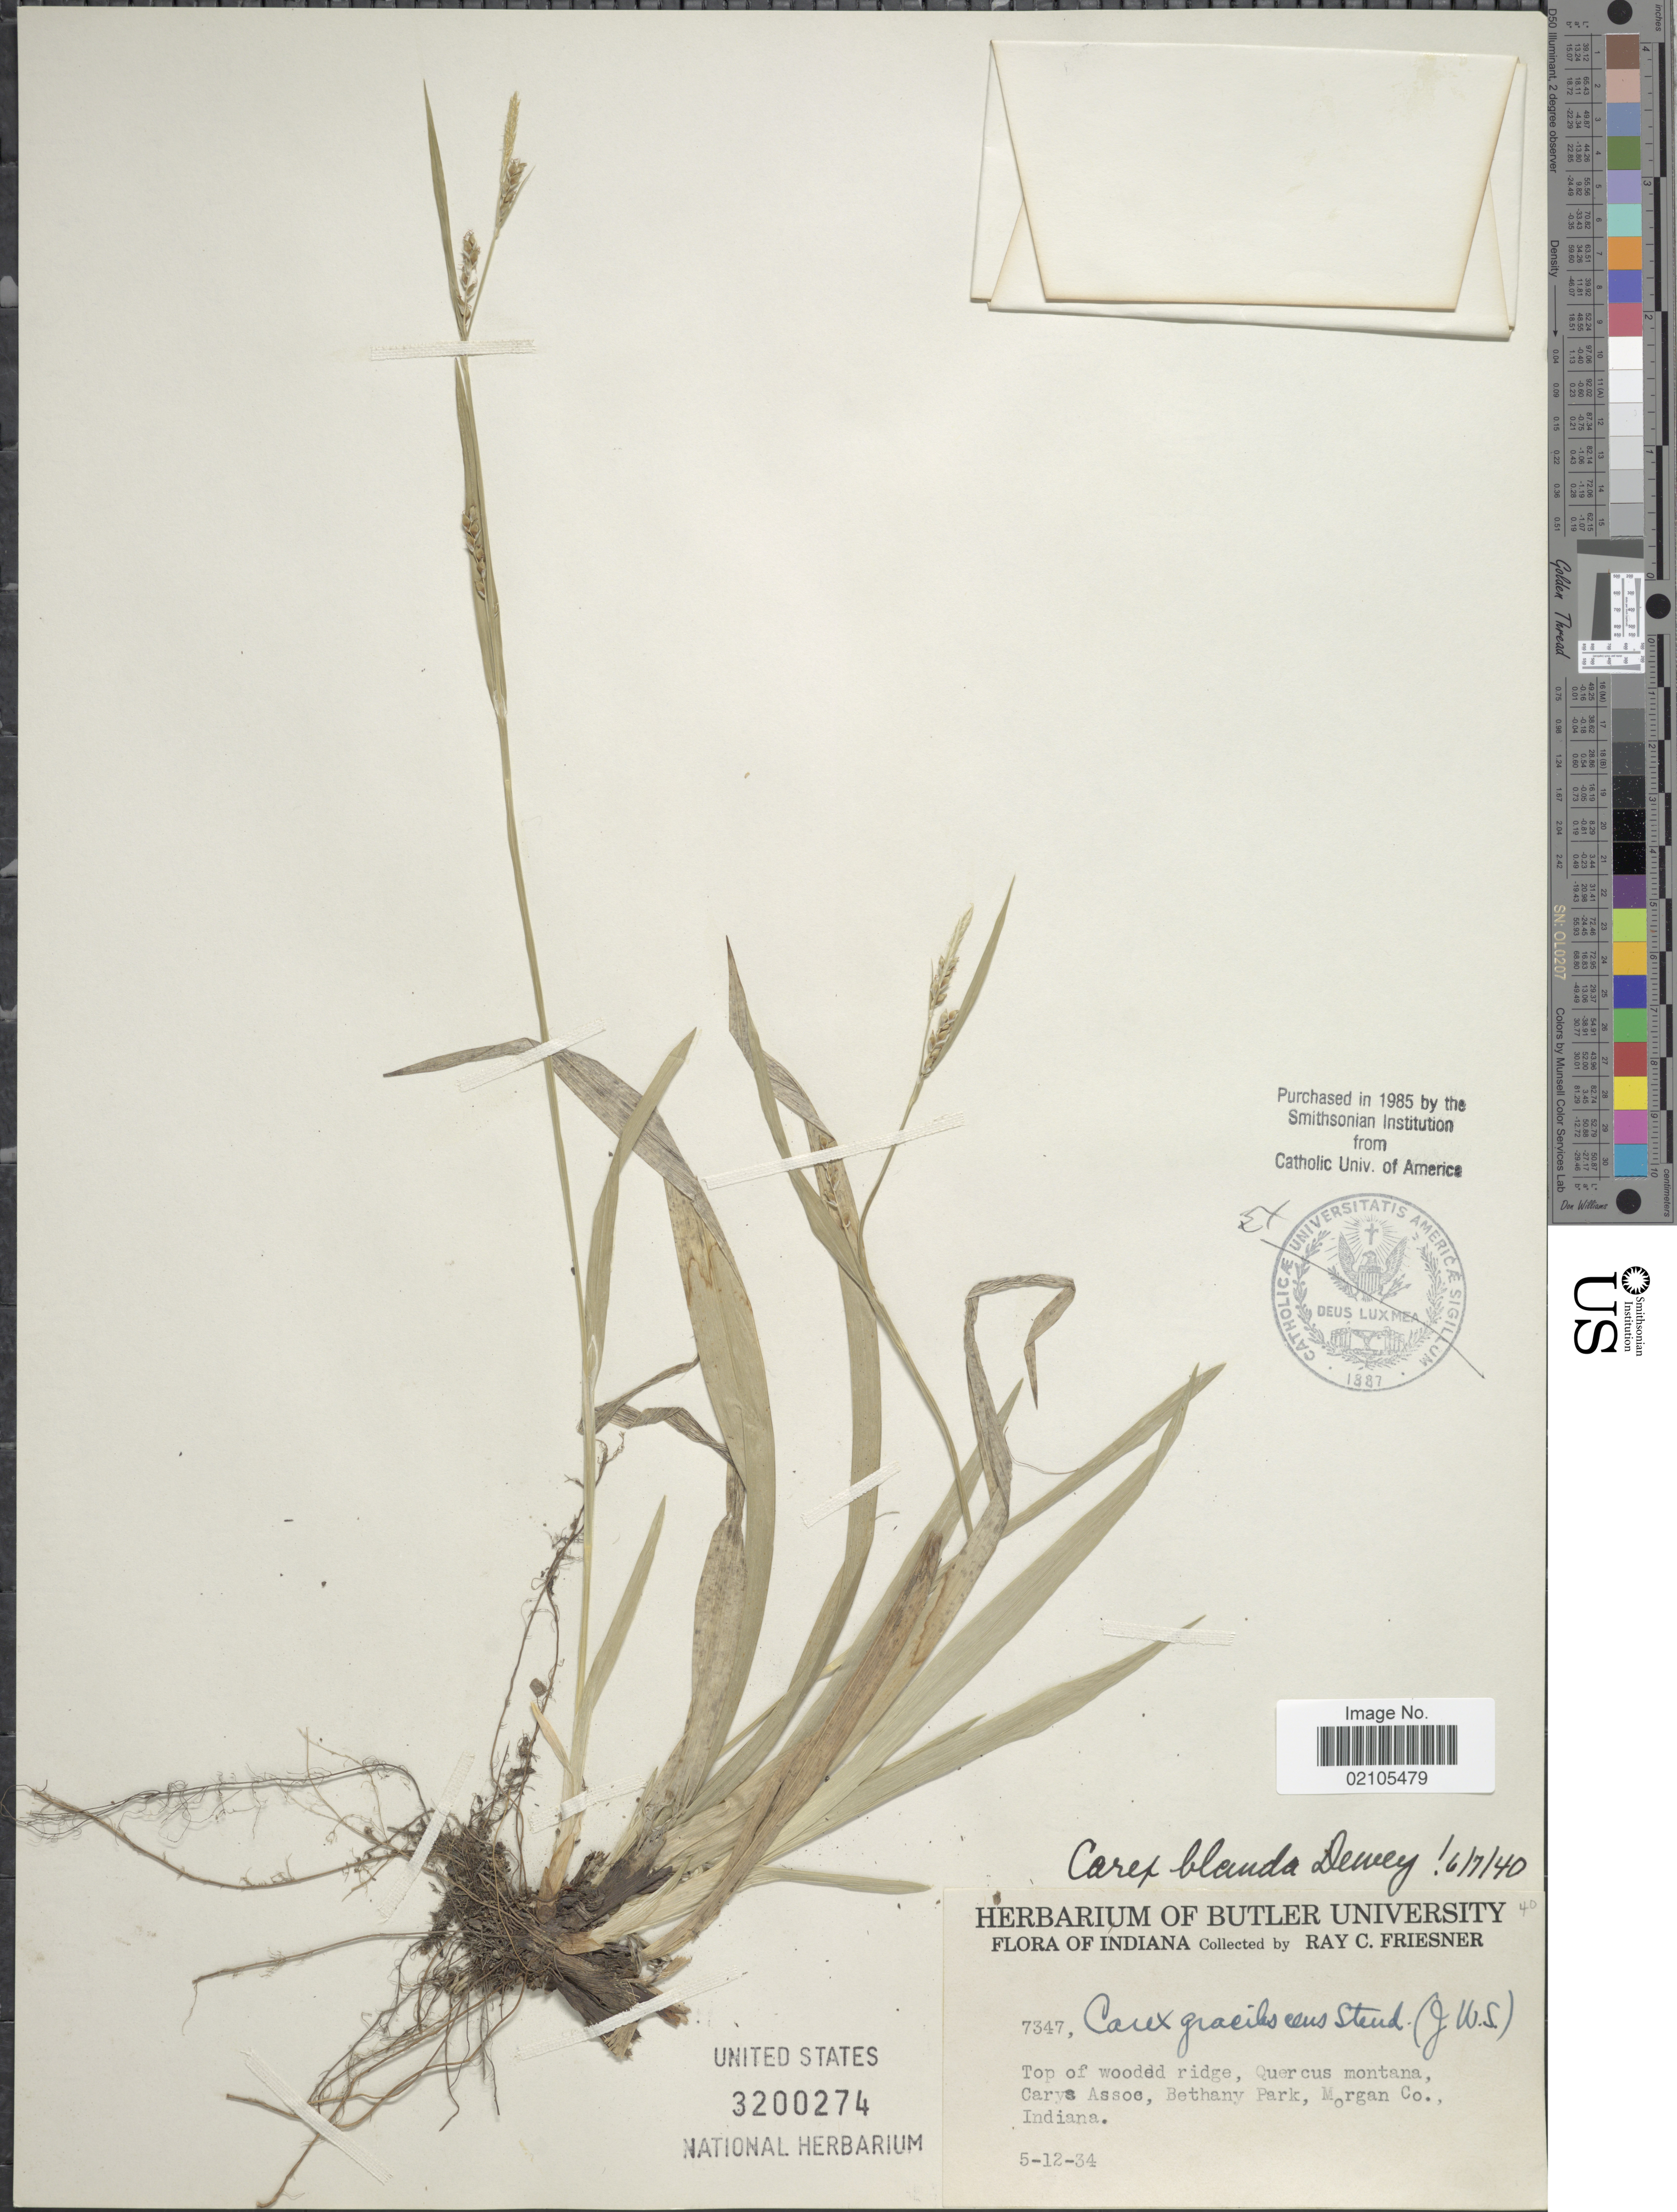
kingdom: Plantae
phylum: Tracheophyta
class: Liliopsida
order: Poales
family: Cyperaceae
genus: Carex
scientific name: Carex blanda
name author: Dewey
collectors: R. Friesner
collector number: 7347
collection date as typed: Transcribed d/m/y: 12/5/34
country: United States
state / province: Indiana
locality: Top of wooded ridge, Quercus montana, Carys Assoc, Bethany Park, Morgan Co.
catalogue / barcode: US 3200274